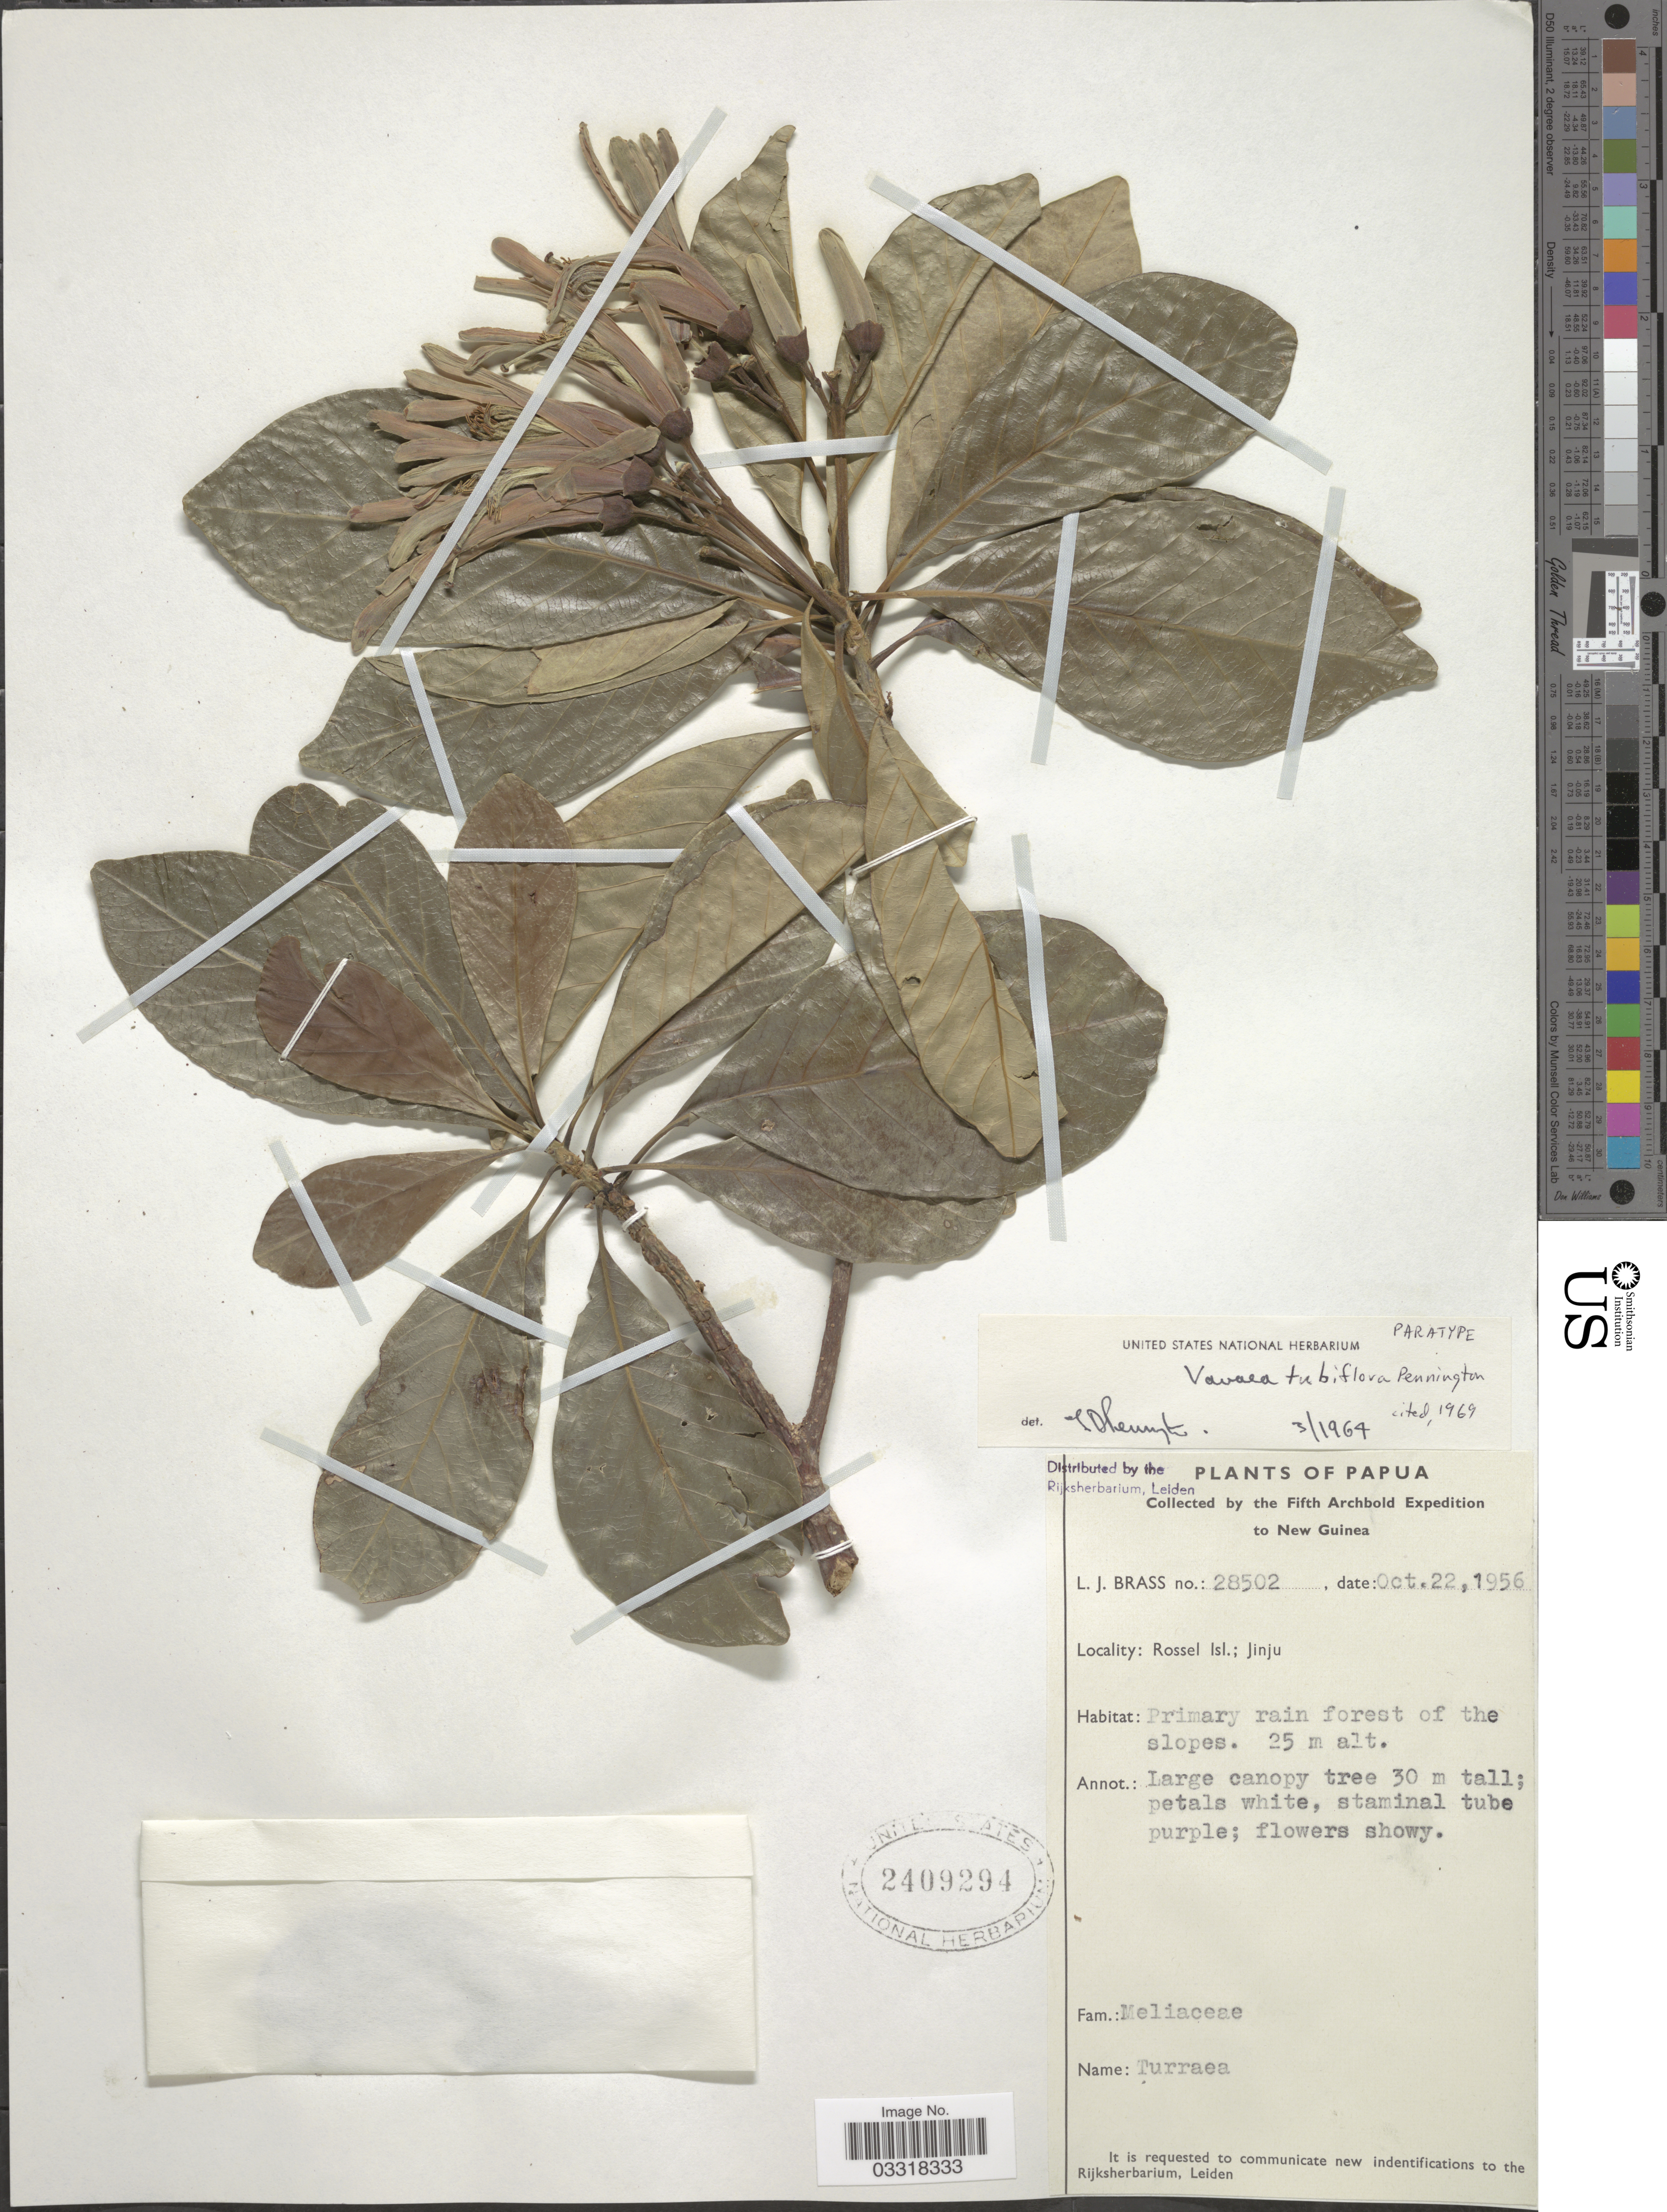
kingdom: Plantae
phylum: Tracheophyta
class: Magnoliopsida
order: Sapindales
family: Meliaceae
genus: Vavaea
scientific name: Vavaea tubiflora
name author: T.D. Penn.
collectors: L. J. Brass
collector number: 28502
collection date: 1956-10-22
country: Papua New Guinea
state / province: Milne Bay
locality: Papua. New Guinea. Rossel Isl.; Jinju.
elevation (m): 25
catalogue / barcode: US 2409294